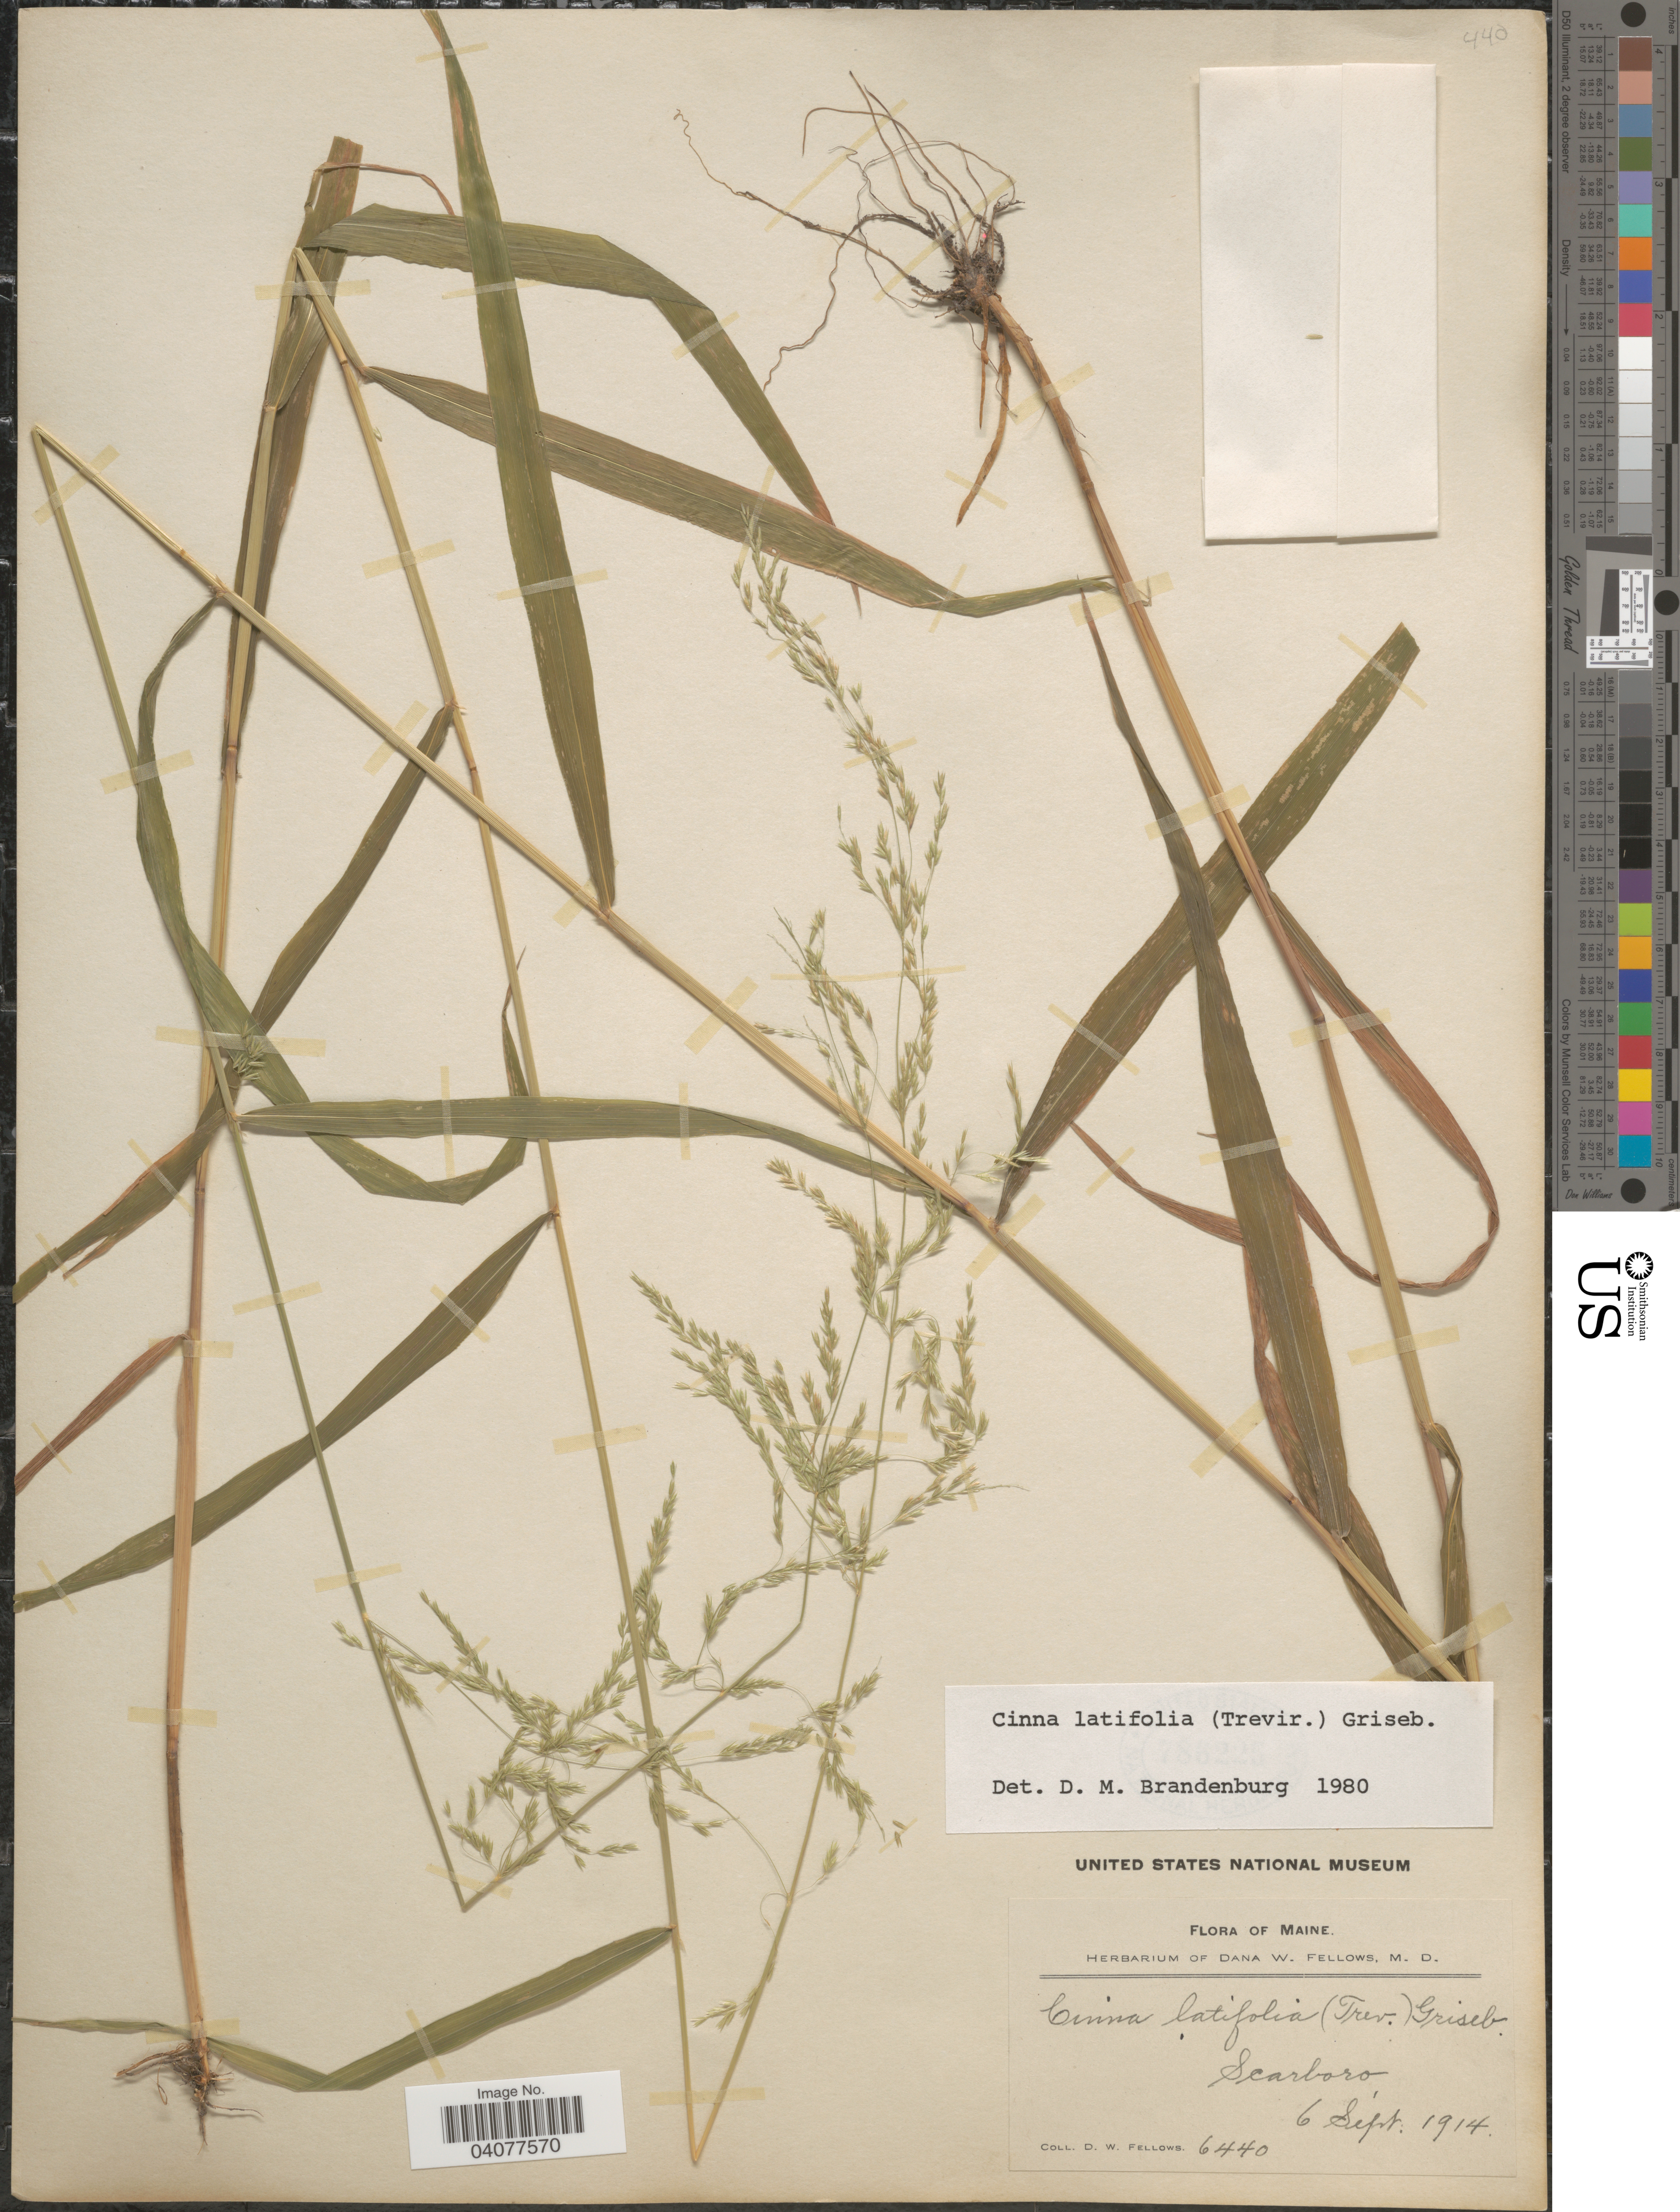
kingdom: Plantae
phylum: Tracheophyta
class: Liliopsida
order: Poales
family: Poaceae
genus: Cinna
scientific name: Cinna latifolia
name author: (Trevir. ex Goeppert) Griseb.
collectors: D. W. Fellows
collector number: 6440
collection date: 1914-09-06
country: United States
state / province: Maine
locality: Scarboro.